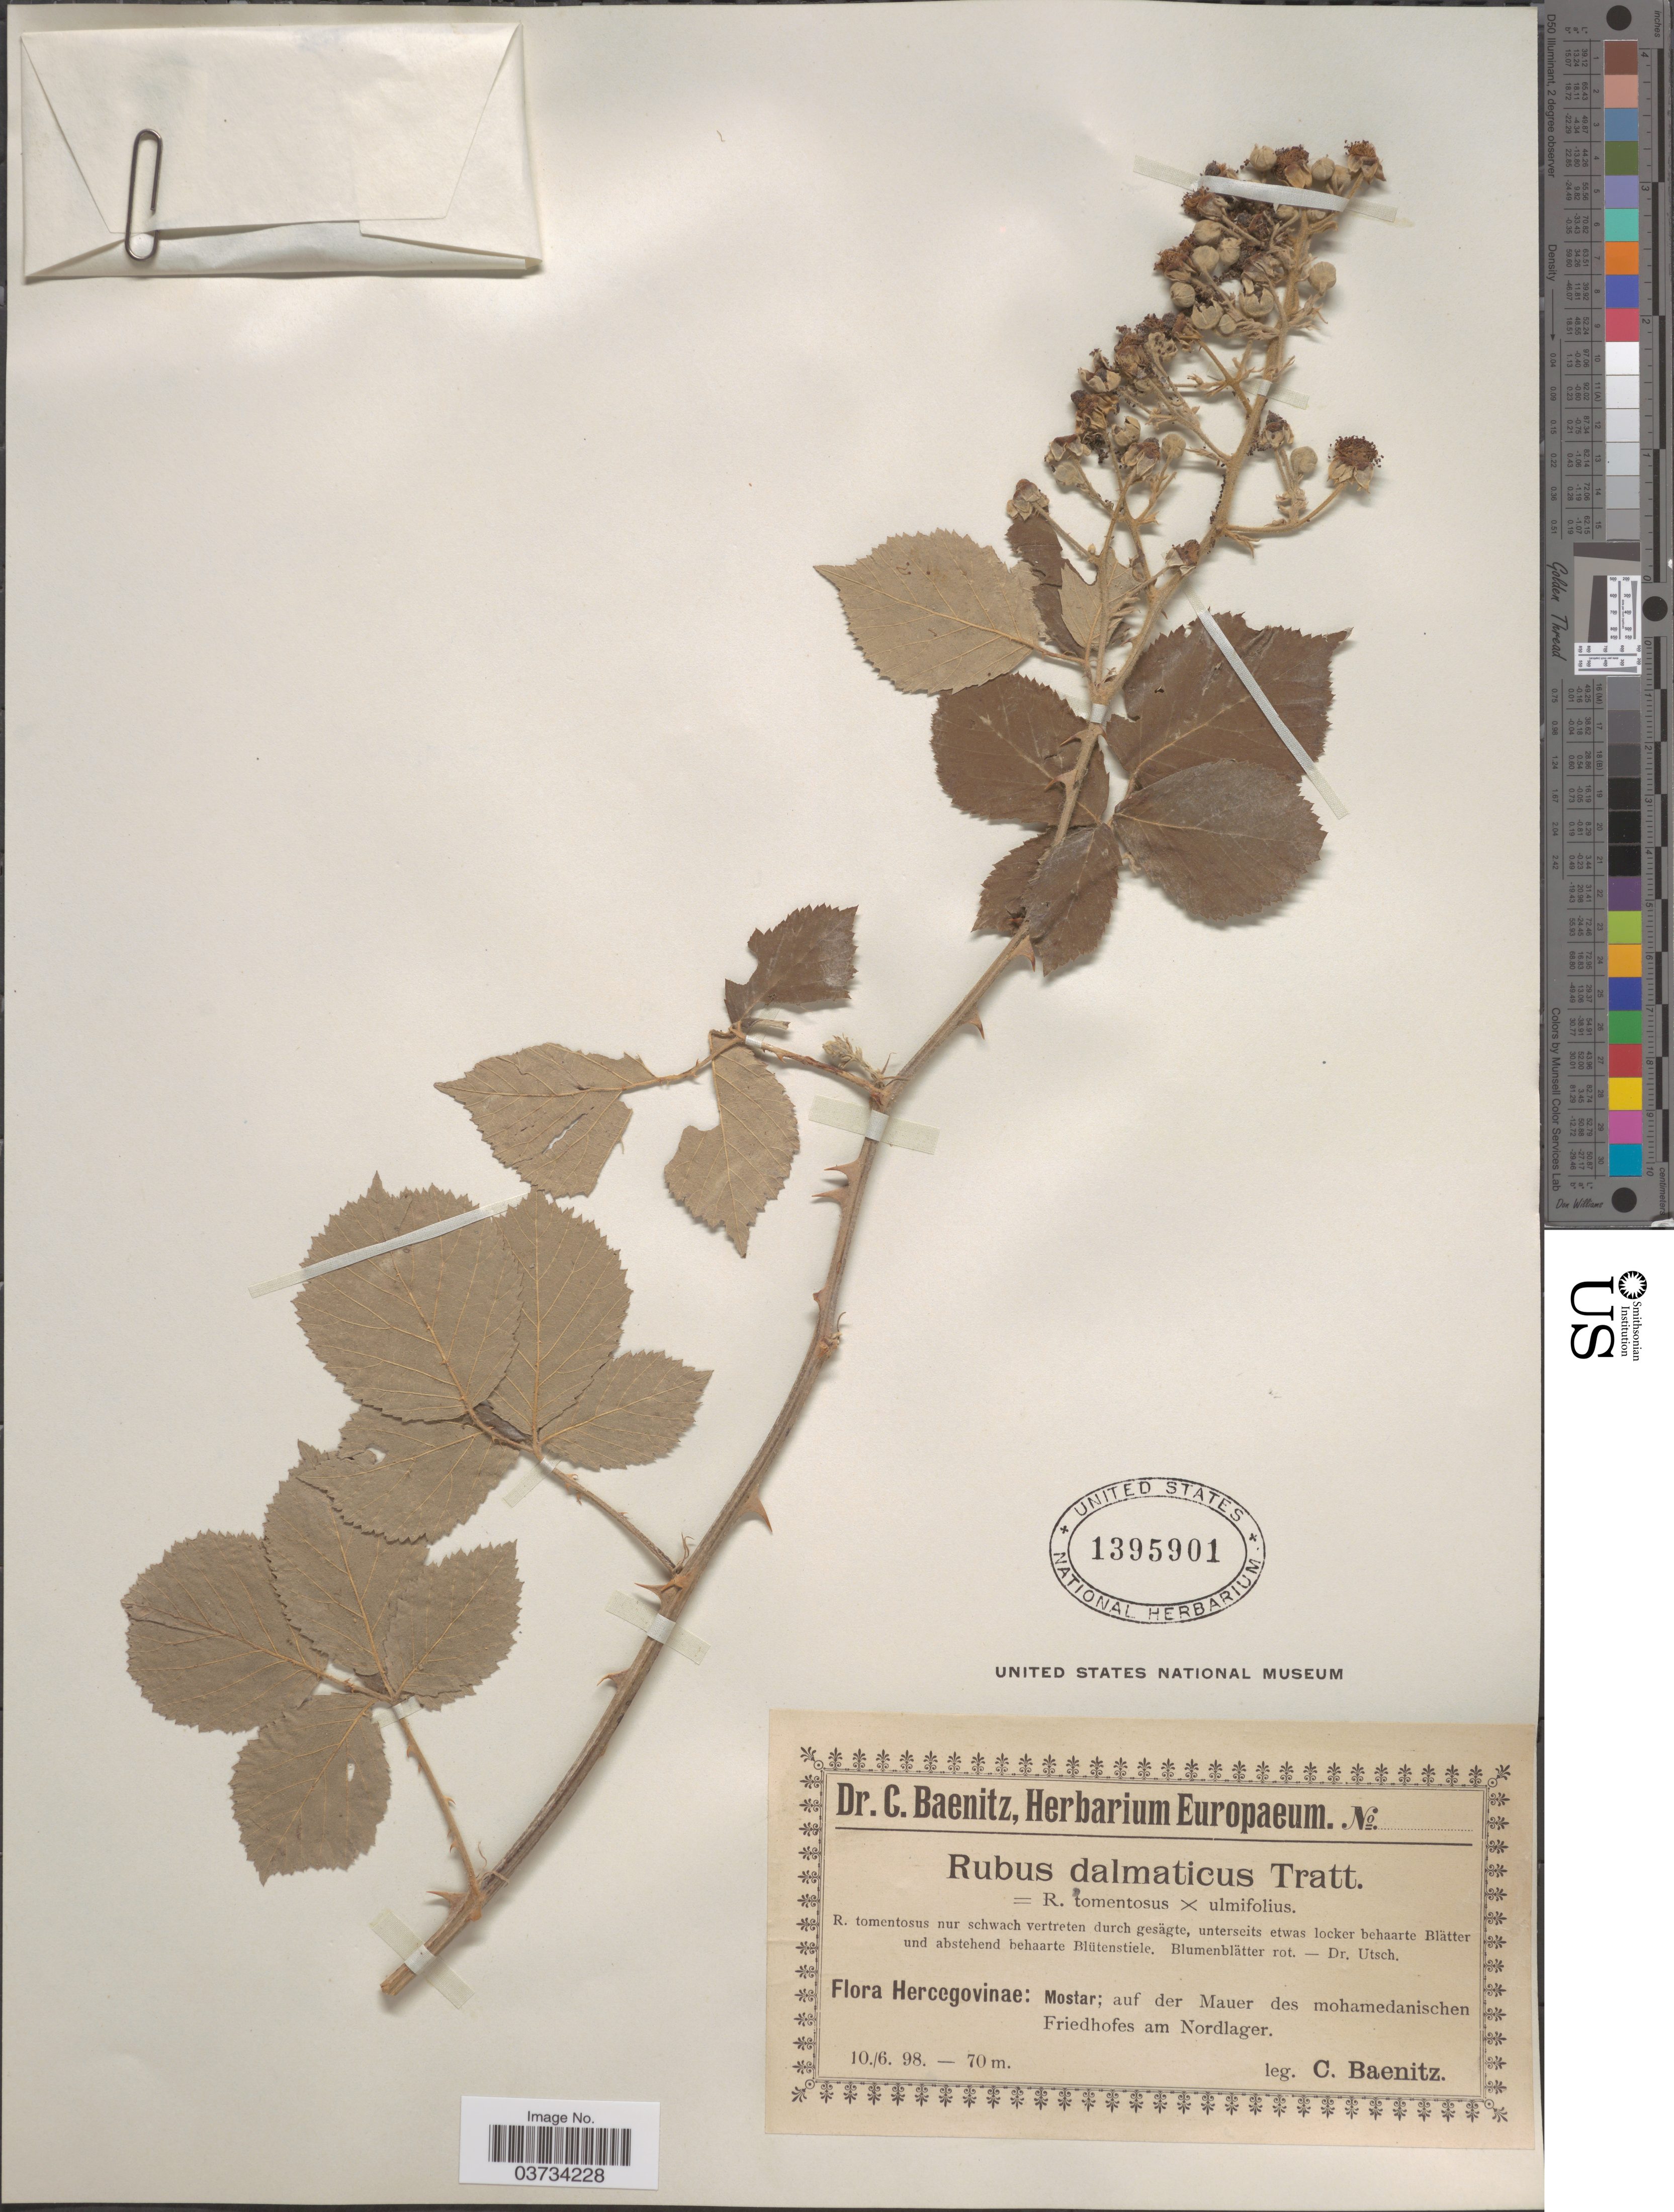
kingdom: Plantae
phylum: Tracheophyta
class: Magnoliopsida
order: Rosales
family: Rosaceae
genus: Rubus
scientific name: Rubus dalmaticus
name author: (Tratt.) Gussone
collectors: C. G. Baenitz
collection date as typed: Transcribed d/m/y: 10/6/98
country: Bosnia and Herzegovina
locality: Hercegovinae: Mostar; auf der Mauer des mohamedanischen Friedhofes am Nordlager.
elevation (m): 70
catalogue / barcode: US 1395901